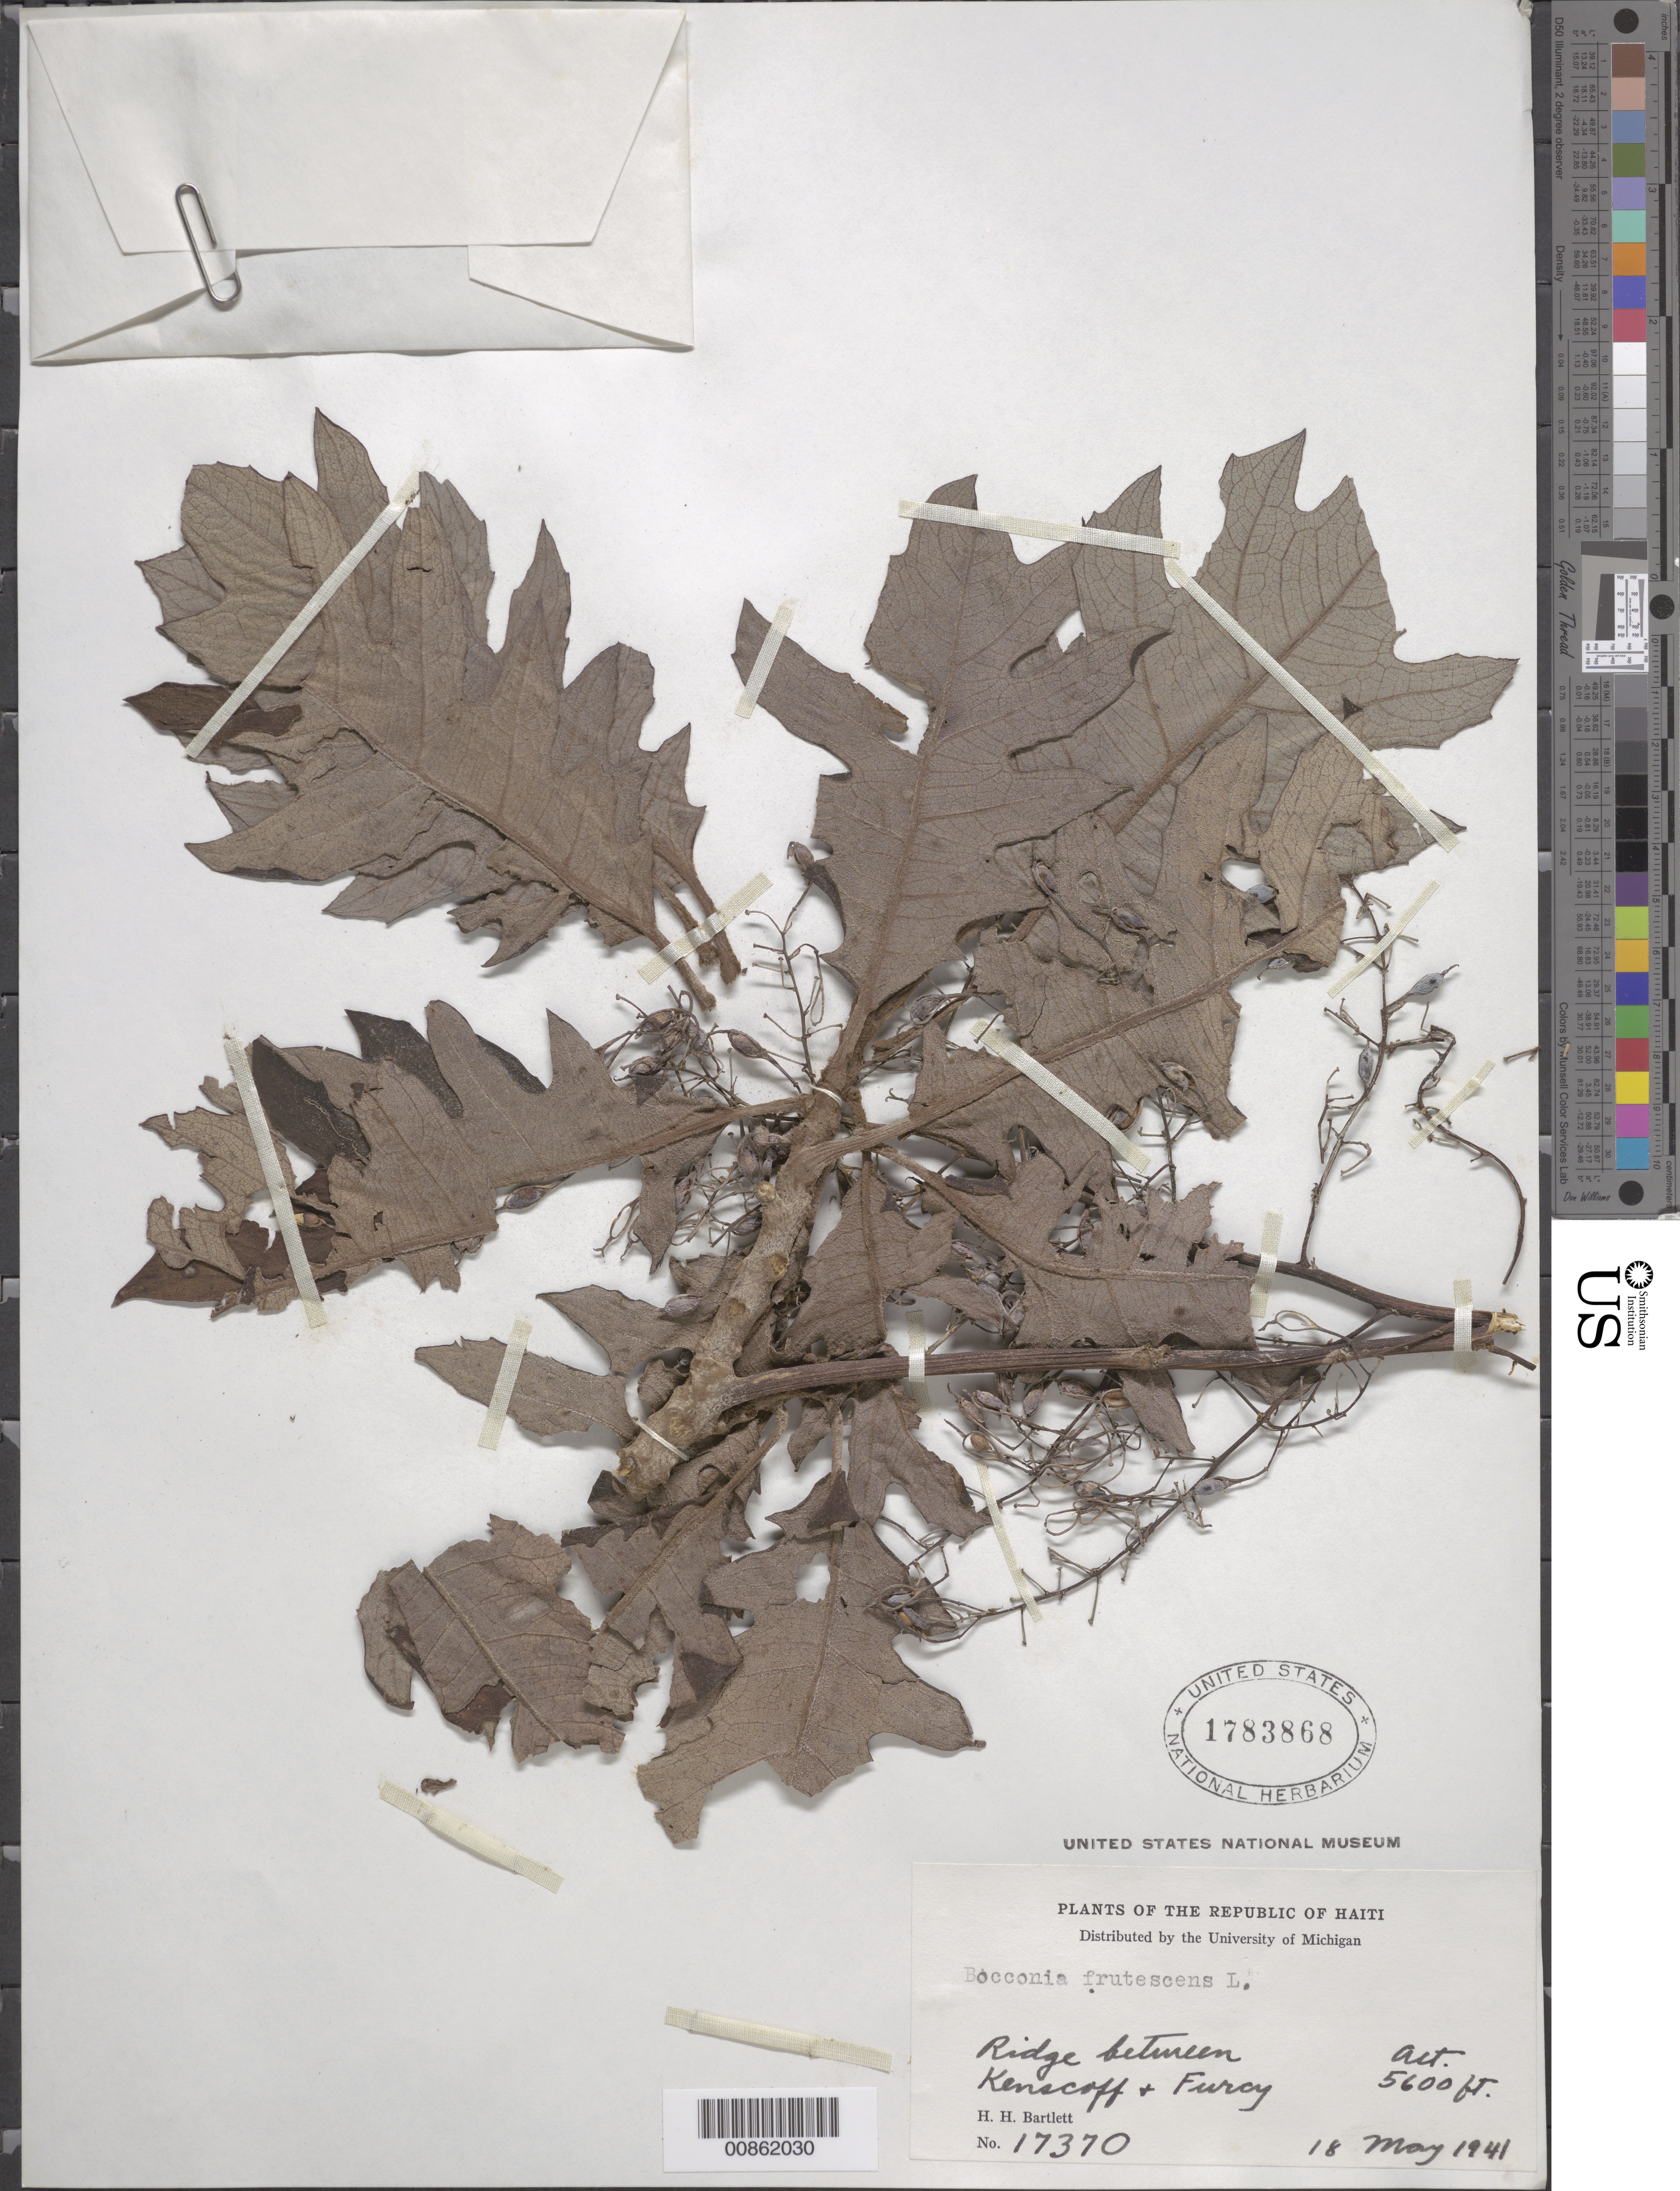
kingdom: Plantae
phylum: Tracheophyta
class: Magnoliopsida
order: Ranunculales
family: Papaveraceae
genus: Bocconia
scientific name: Bocconia frutescens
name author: L.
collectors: H. H. Bartlett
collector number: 17370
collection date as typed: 18 May 1941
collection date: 1941-05-18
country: Haiti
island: Hispaniola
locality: Ridge between Kenscoff and Furcy.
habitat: Ridge.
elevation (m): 1707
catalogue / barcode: US 1783868